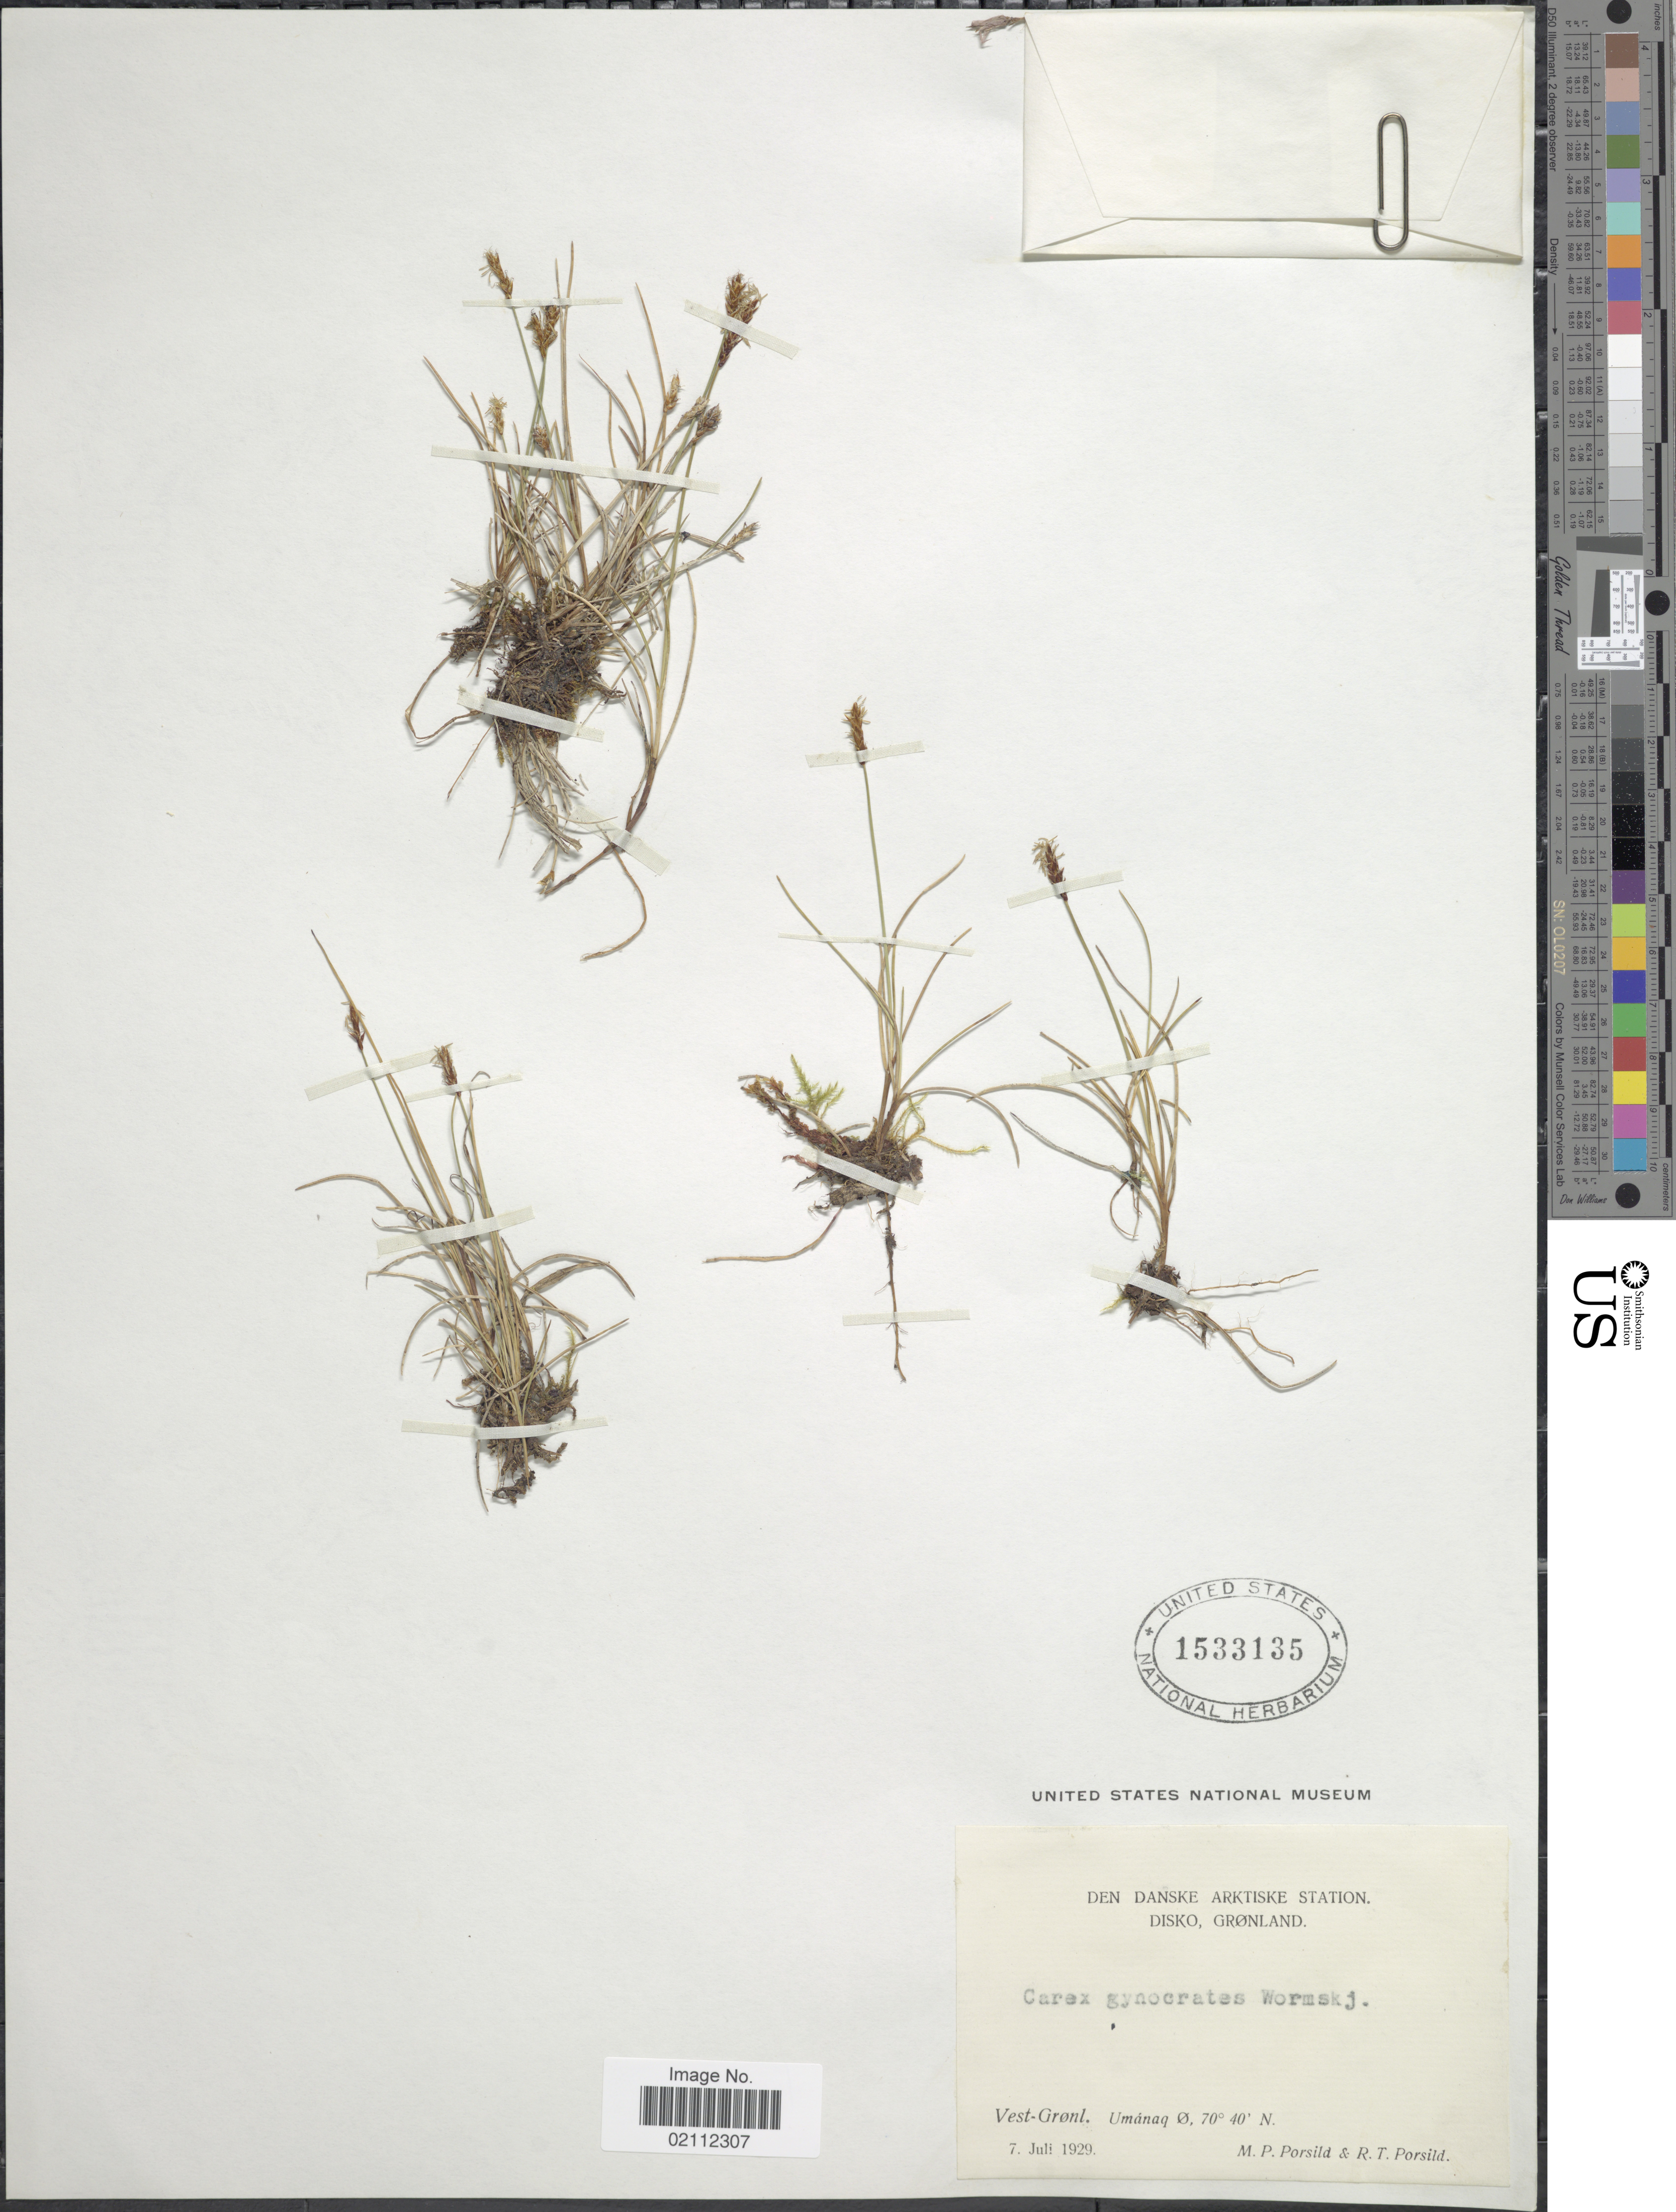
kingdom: Plantae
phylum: Tracheophyta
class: Liliopsida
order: Poales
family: Cyperaceae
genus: Carex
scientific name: Carex nardina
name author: (Hornem.) Fr.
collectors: M. P. Porsild & R. T. Porsild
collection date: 1929-07-07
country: Greenland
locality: Vest-Grønl. Umánaq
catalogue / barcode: US 1533135